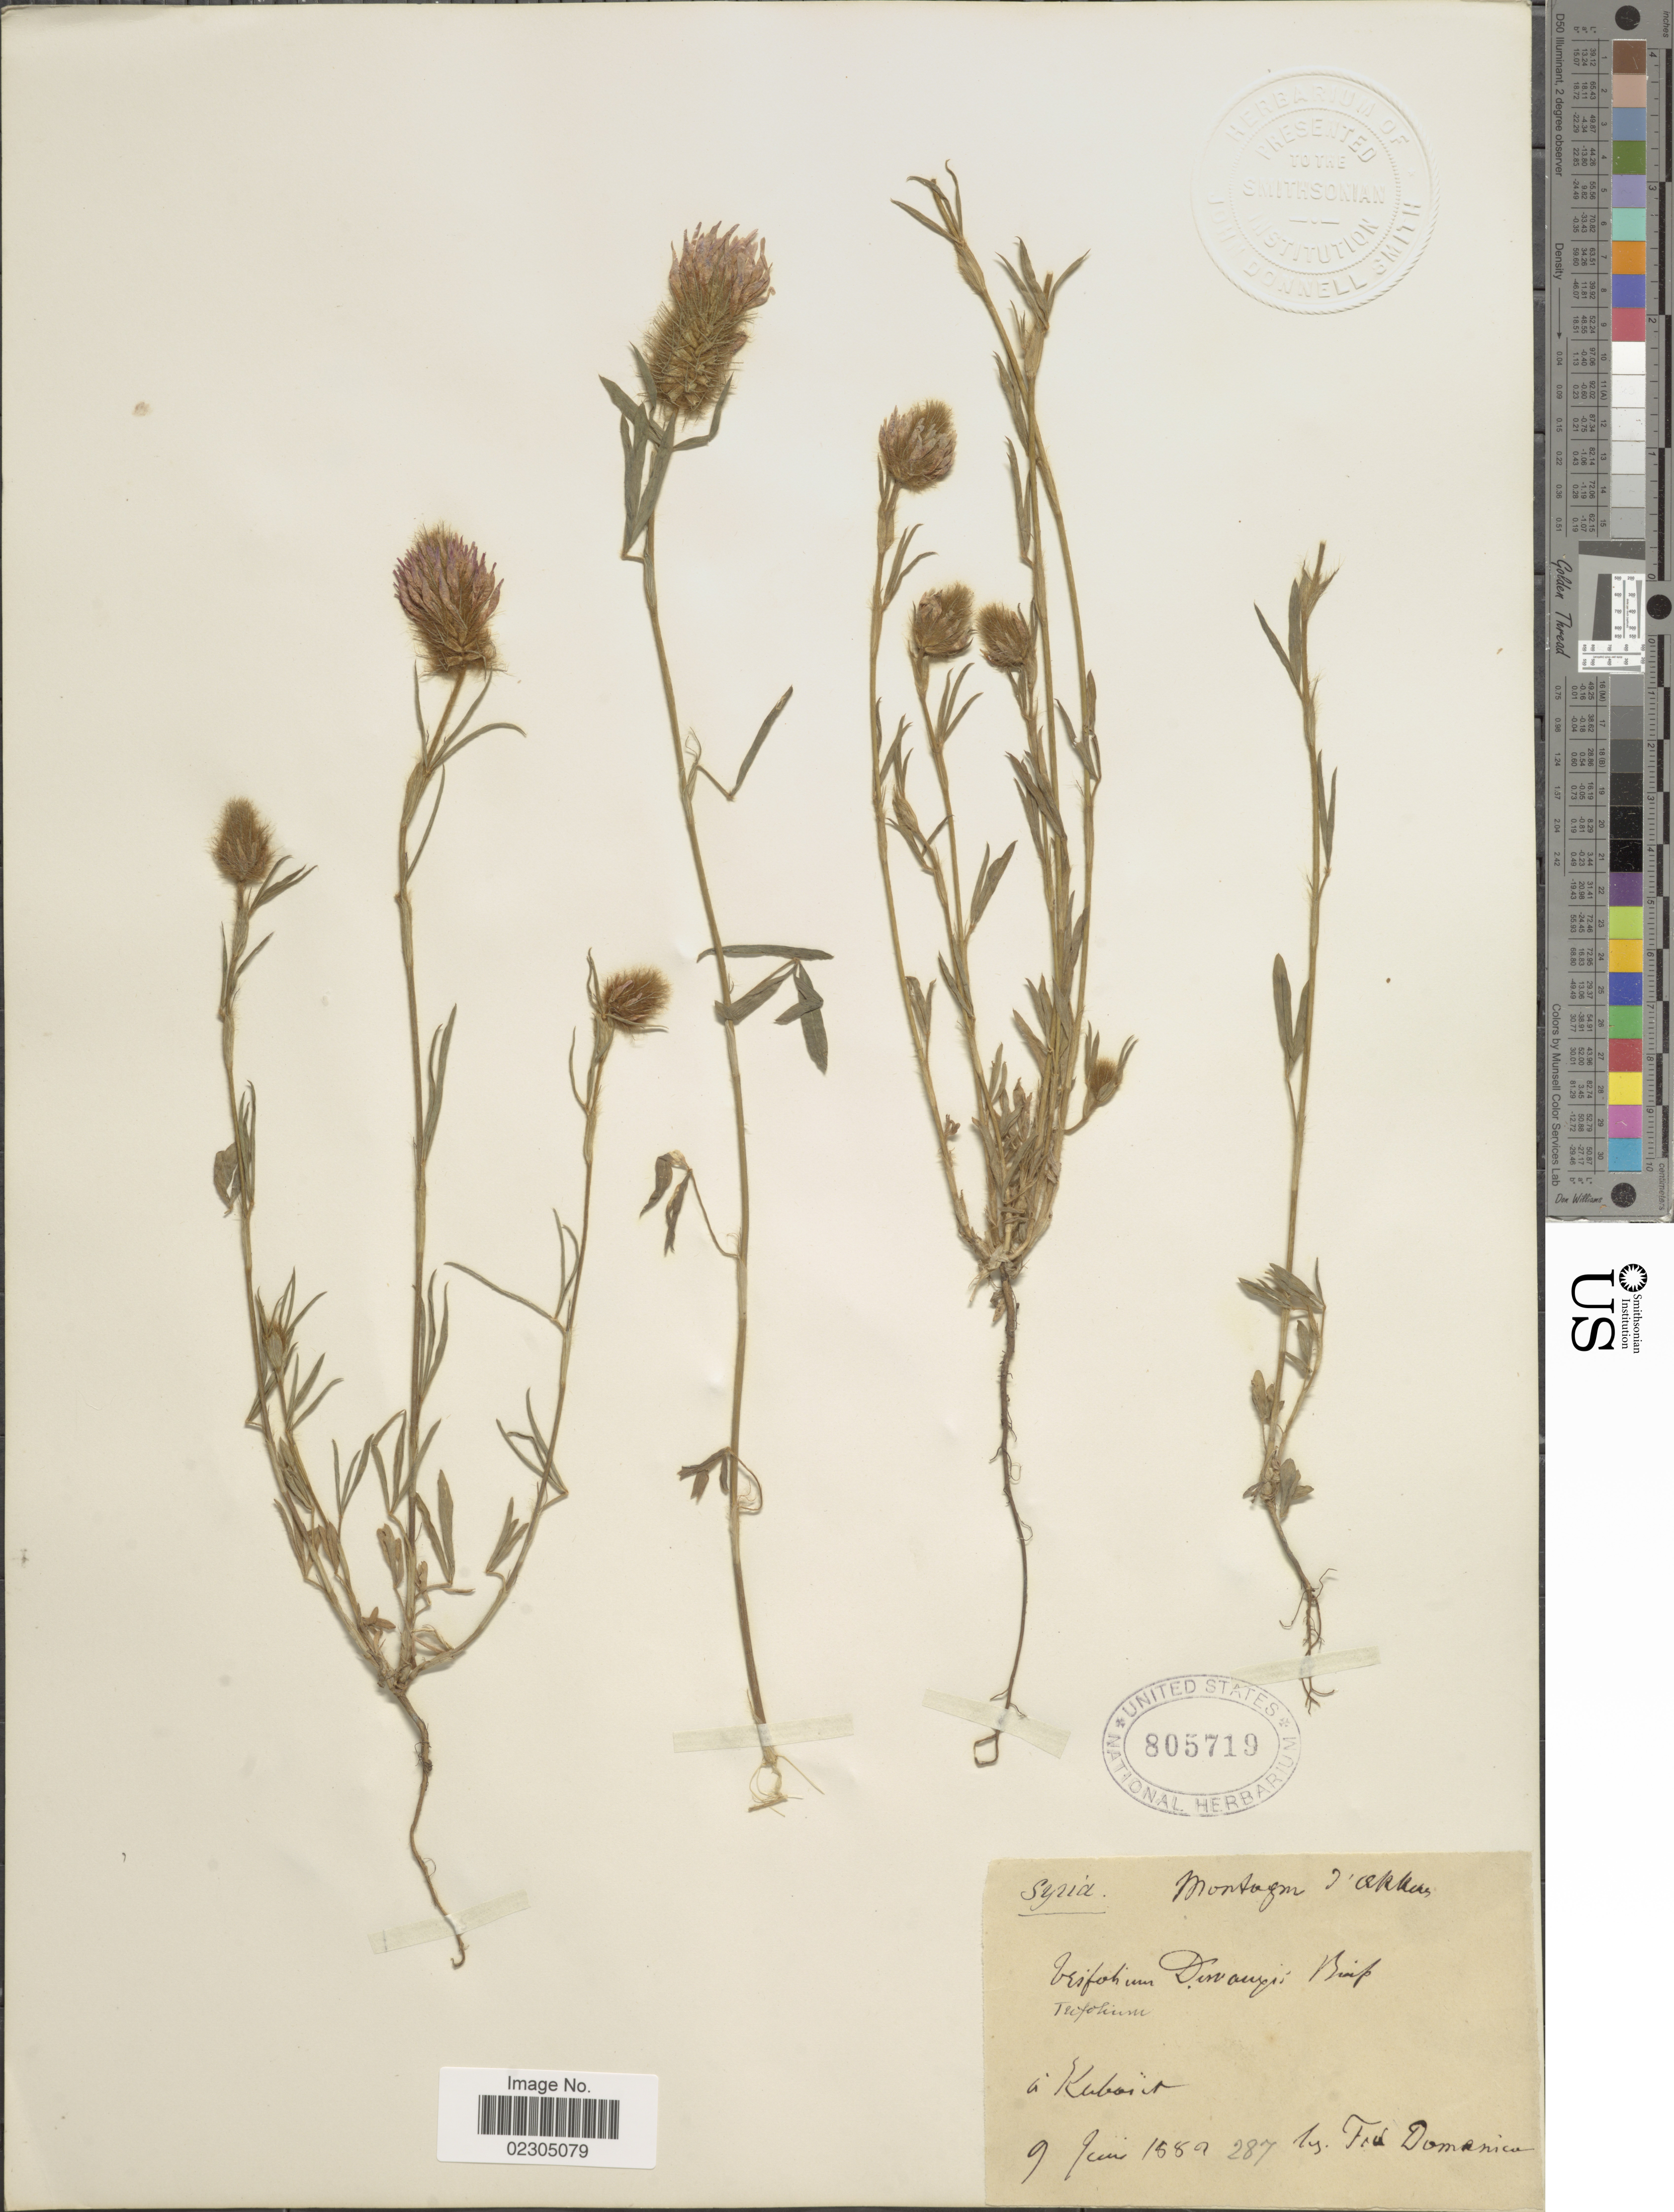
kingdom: Plantae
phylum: Tracheophyta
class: Magnoliopsida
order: Fabales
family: Fabaceae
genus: Trifolium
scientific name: Trifolium desvauxii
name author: Boiss. & Blanche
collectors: F. Domenico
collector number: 287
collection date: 1889-06-09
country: Syria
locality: A Kuboit [interpreted]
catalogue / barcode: US 805719